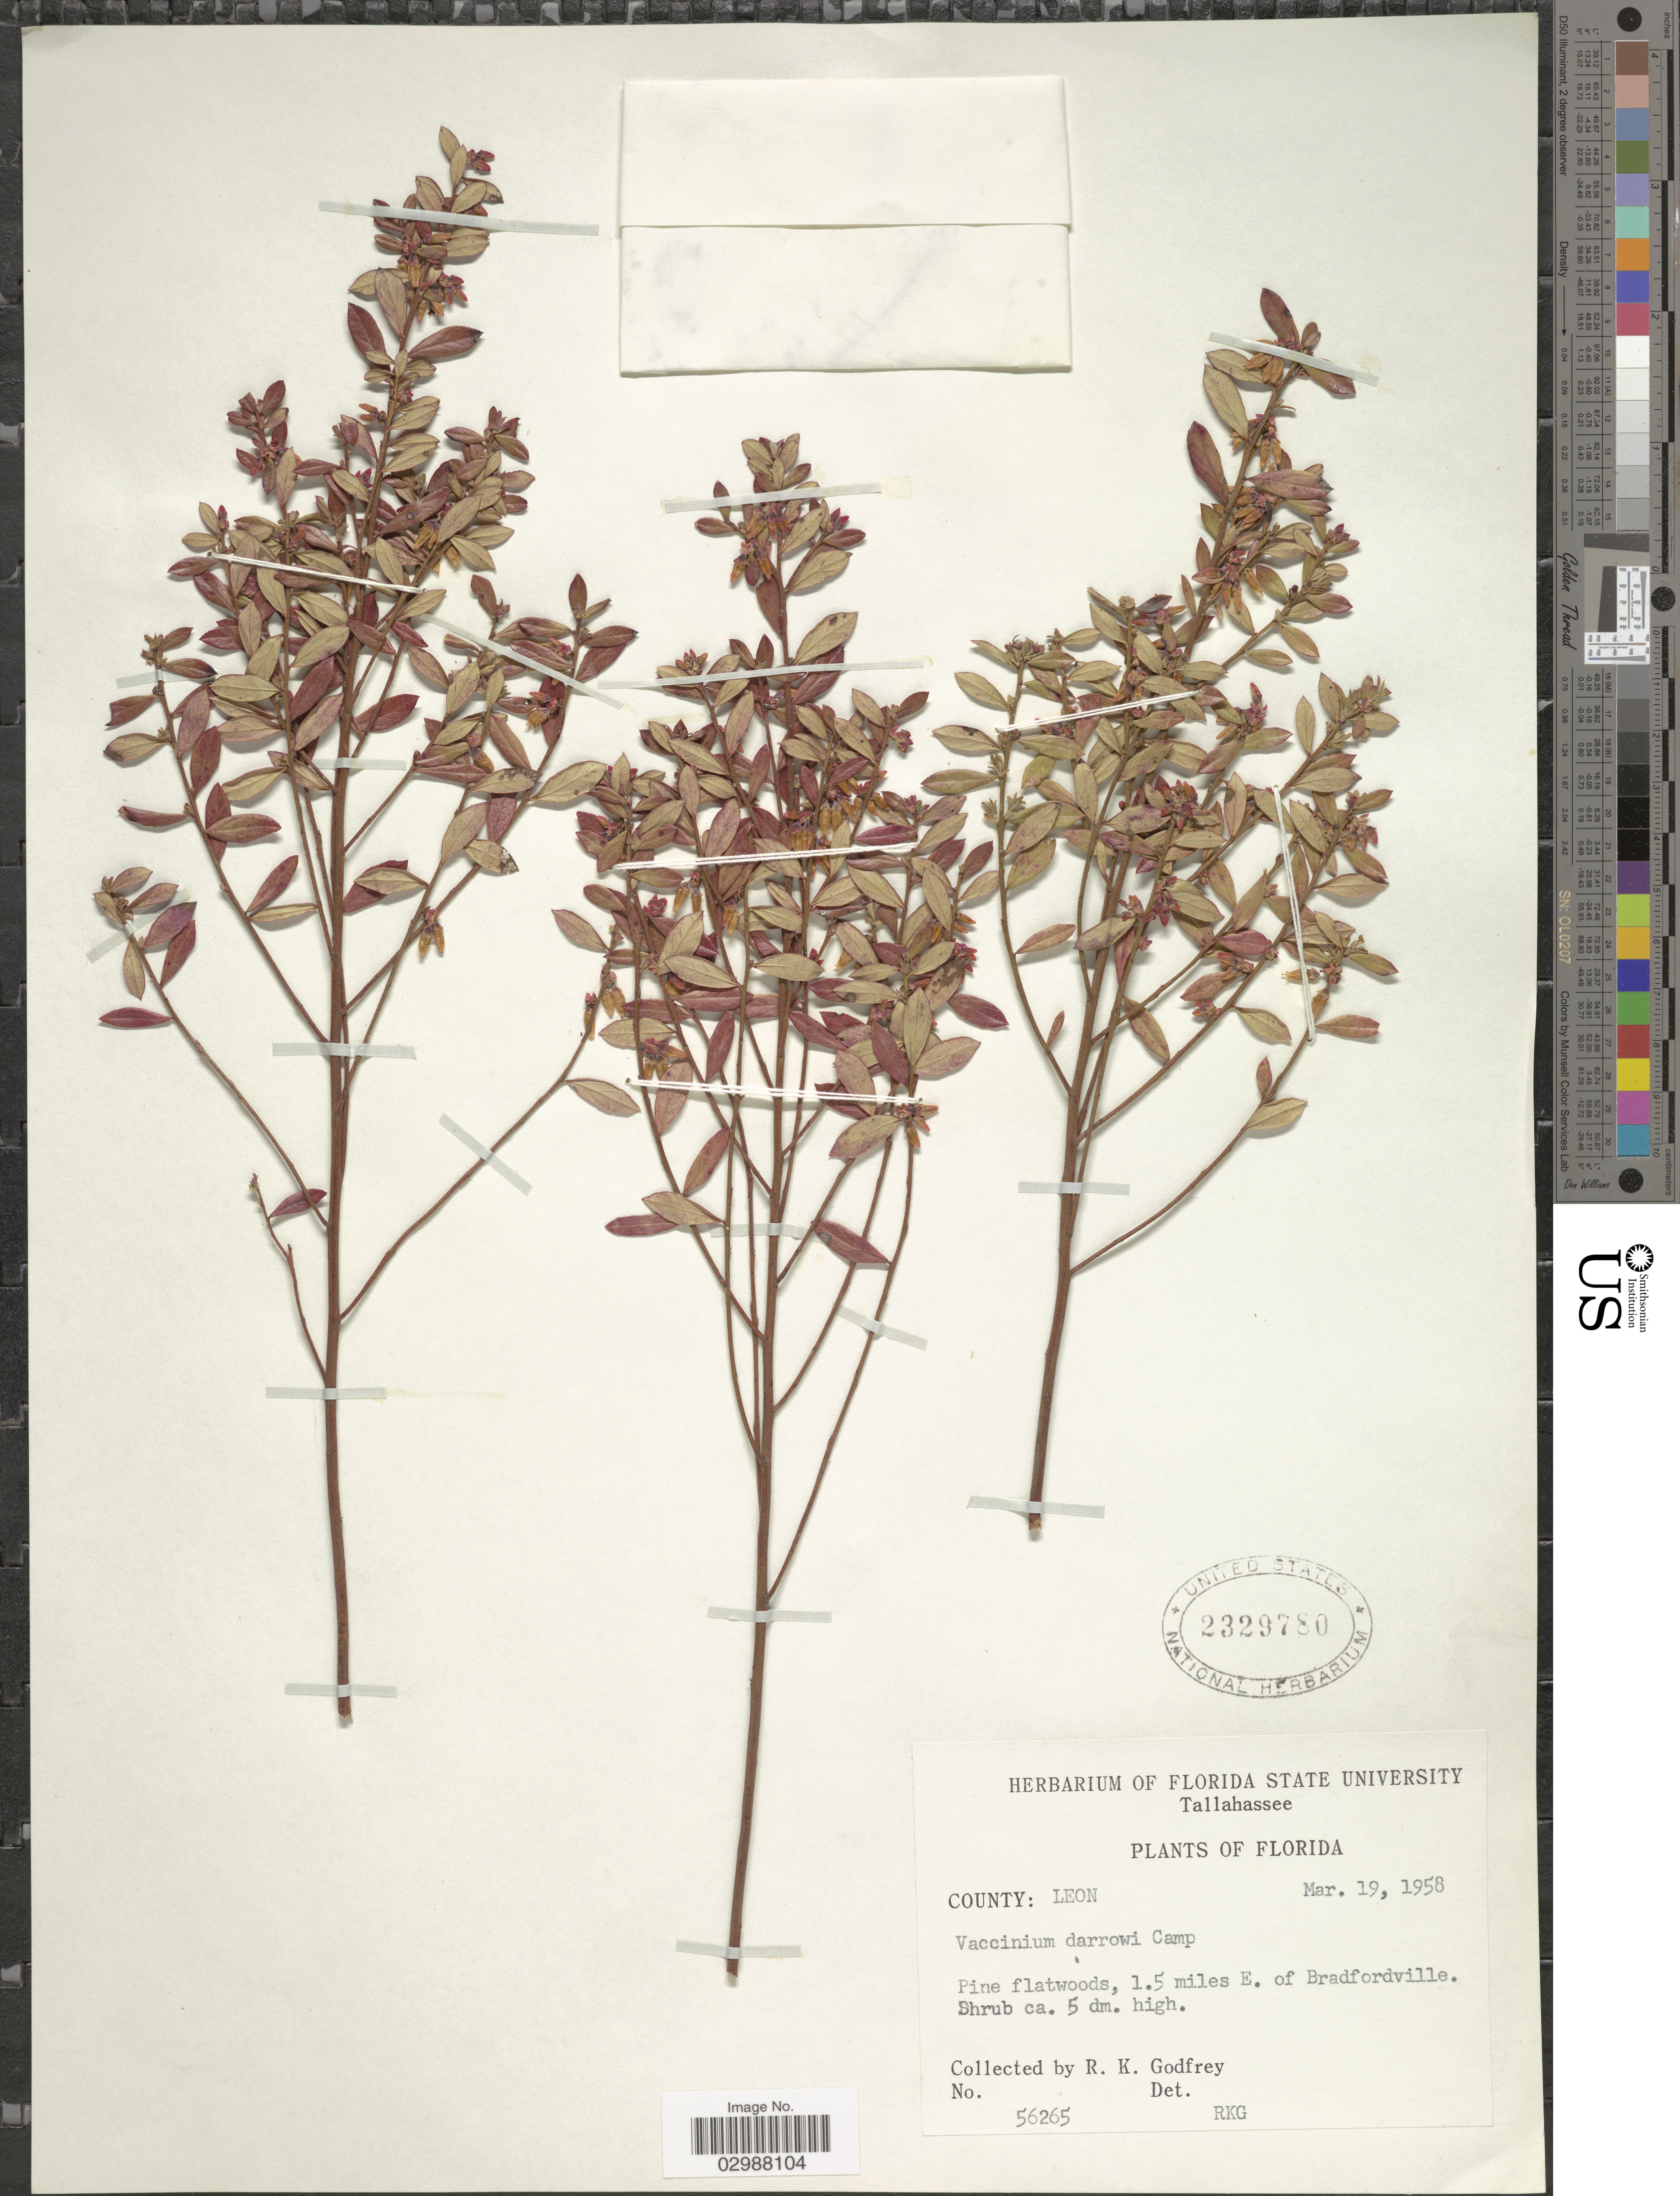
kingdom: Plantae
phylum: Tracheophyta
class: Magnoliopsida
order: Ericales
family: Ericaceae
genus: Vaccinium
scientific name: Vaccinium darrowii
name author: Camp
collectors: R. K. Godfrey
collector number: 56265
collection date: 1958-03-19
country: United States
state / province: Florida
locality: County: Leon. Pine flatwoods, 1.5 miles E. of Bradfordville.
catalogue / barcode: US 2329780